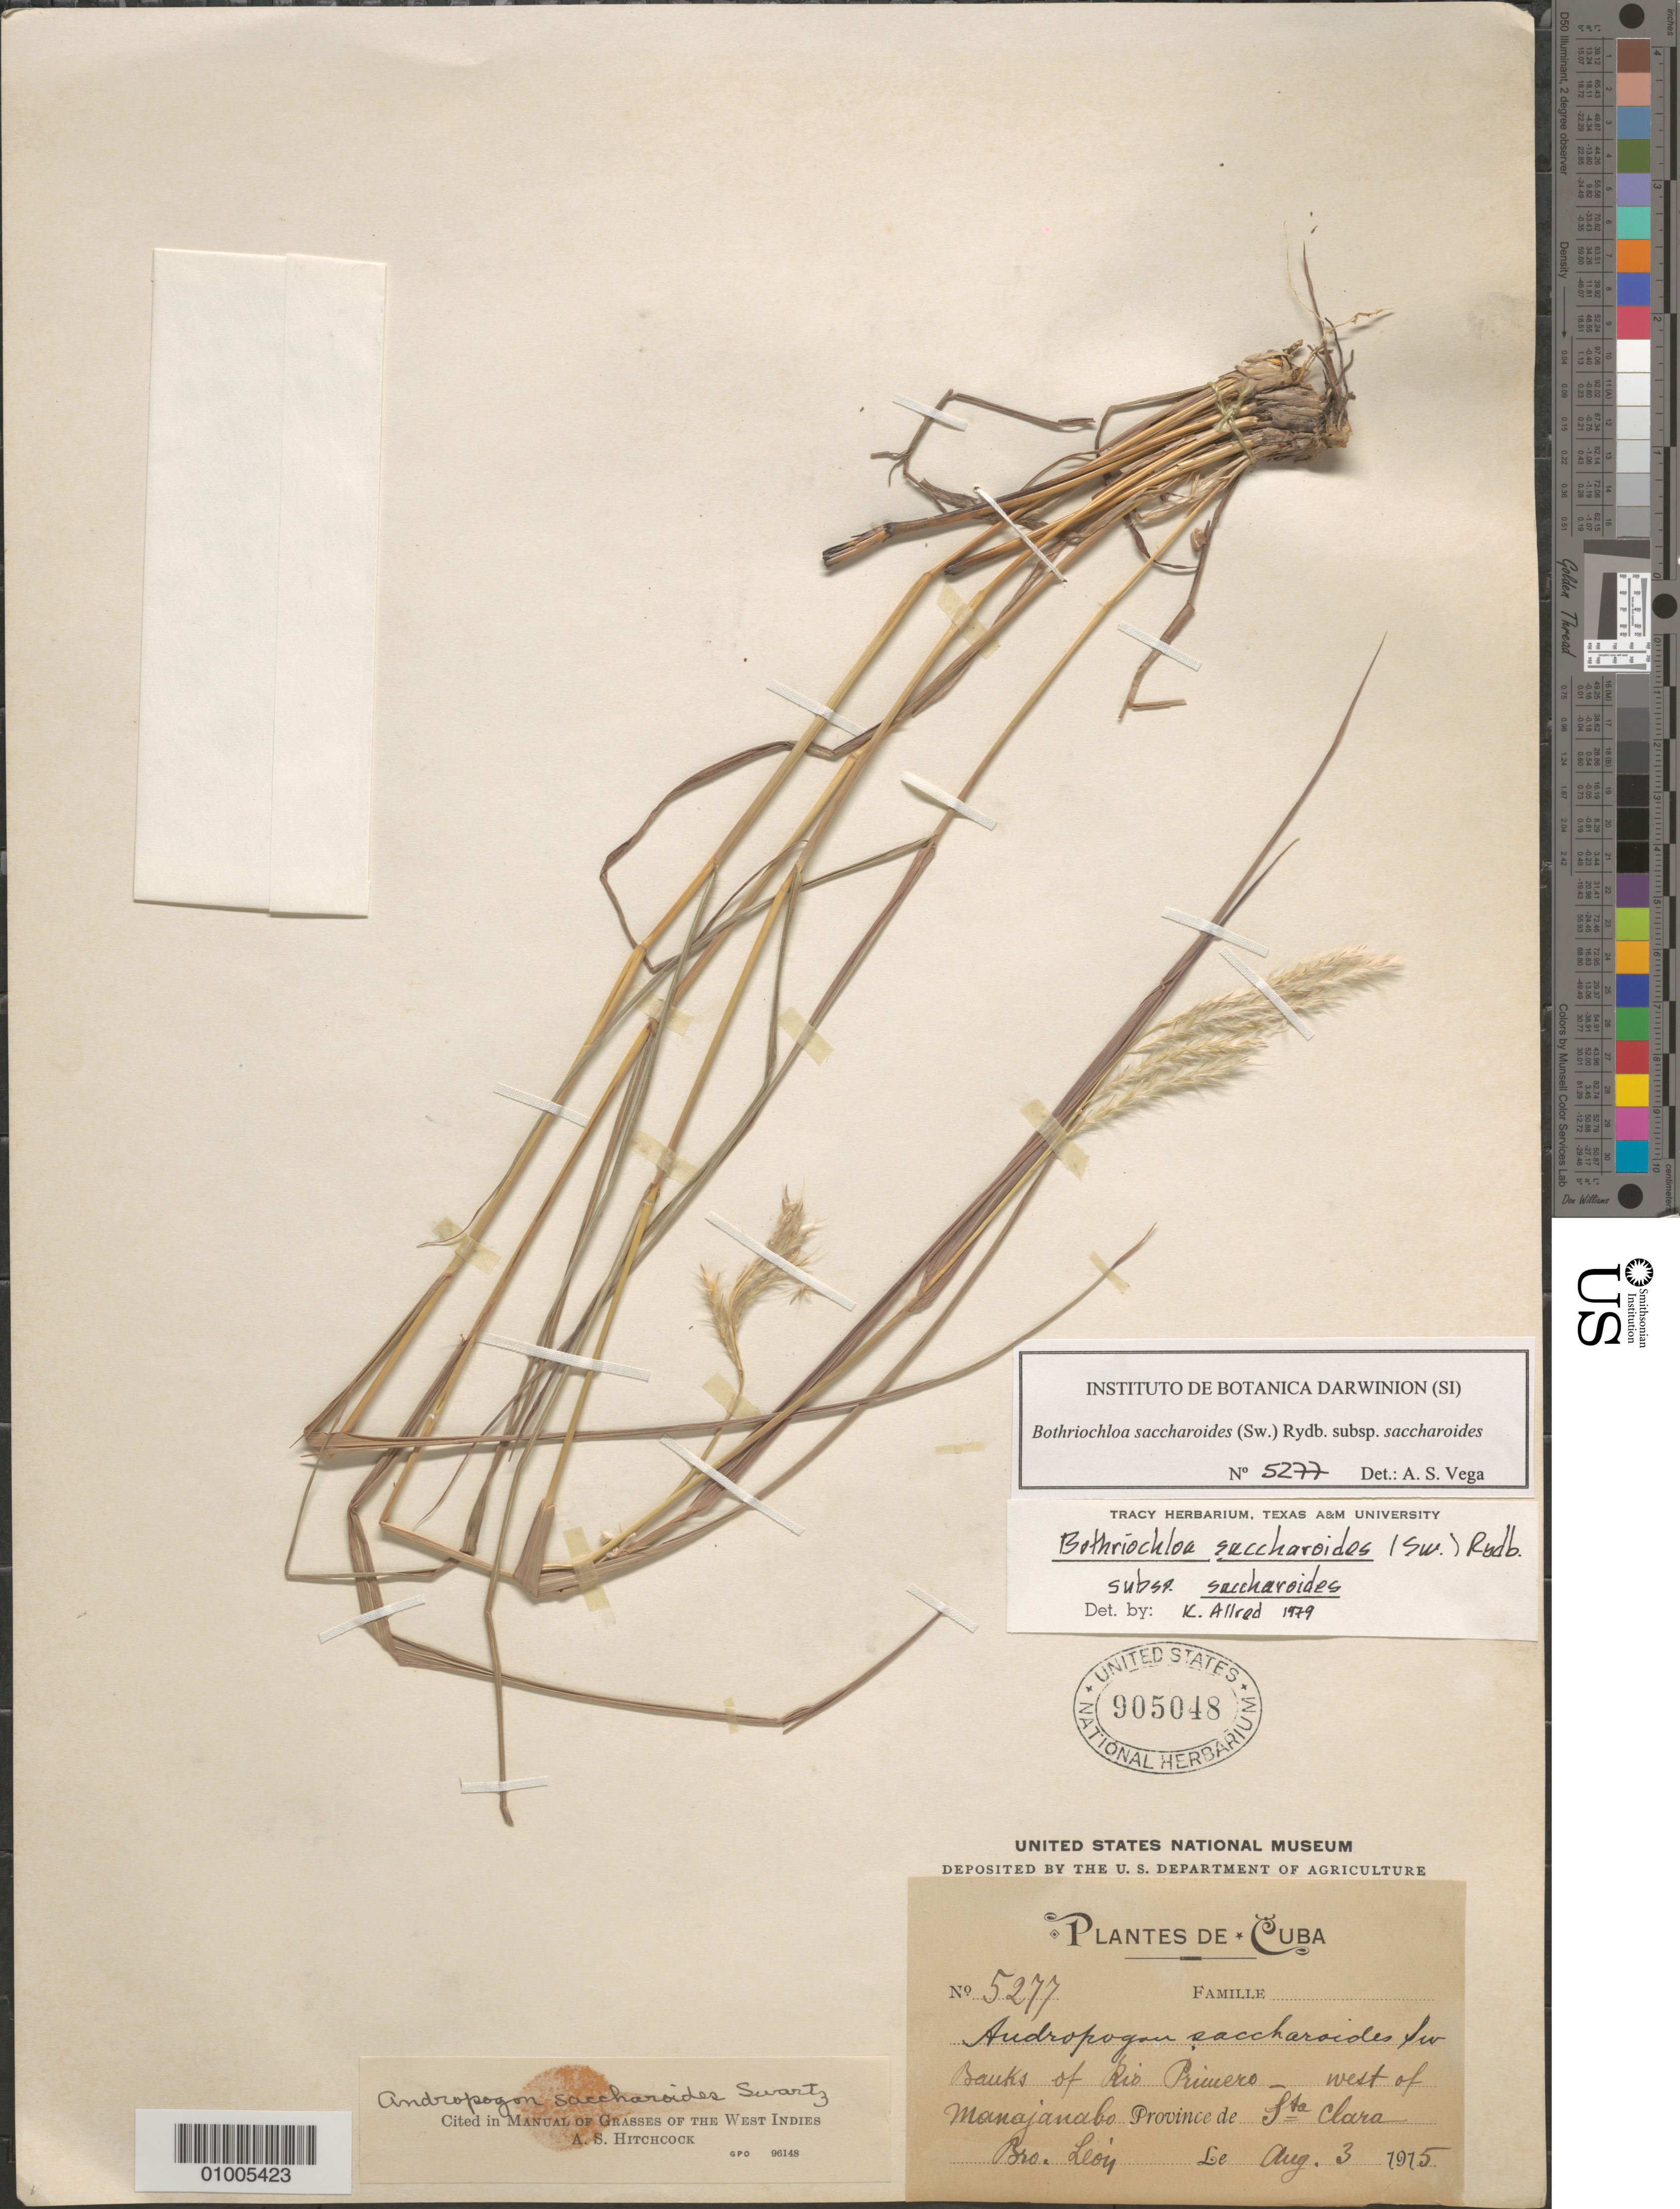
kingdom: Plantae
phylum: Tracheophyta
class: Liliopsida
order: Poales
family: Poaceae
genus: Bothriochloa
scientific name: Bothriochloa saccharoides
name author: (Sw.) Rydb.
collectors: Bro. León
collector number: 5277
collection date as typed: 03 Aug 1915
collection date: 1915-08-03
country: Cuba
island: Cuba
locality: Banks of Rio Primero; west of manajanabo; Province of Sta Clara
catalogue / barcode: US 905048